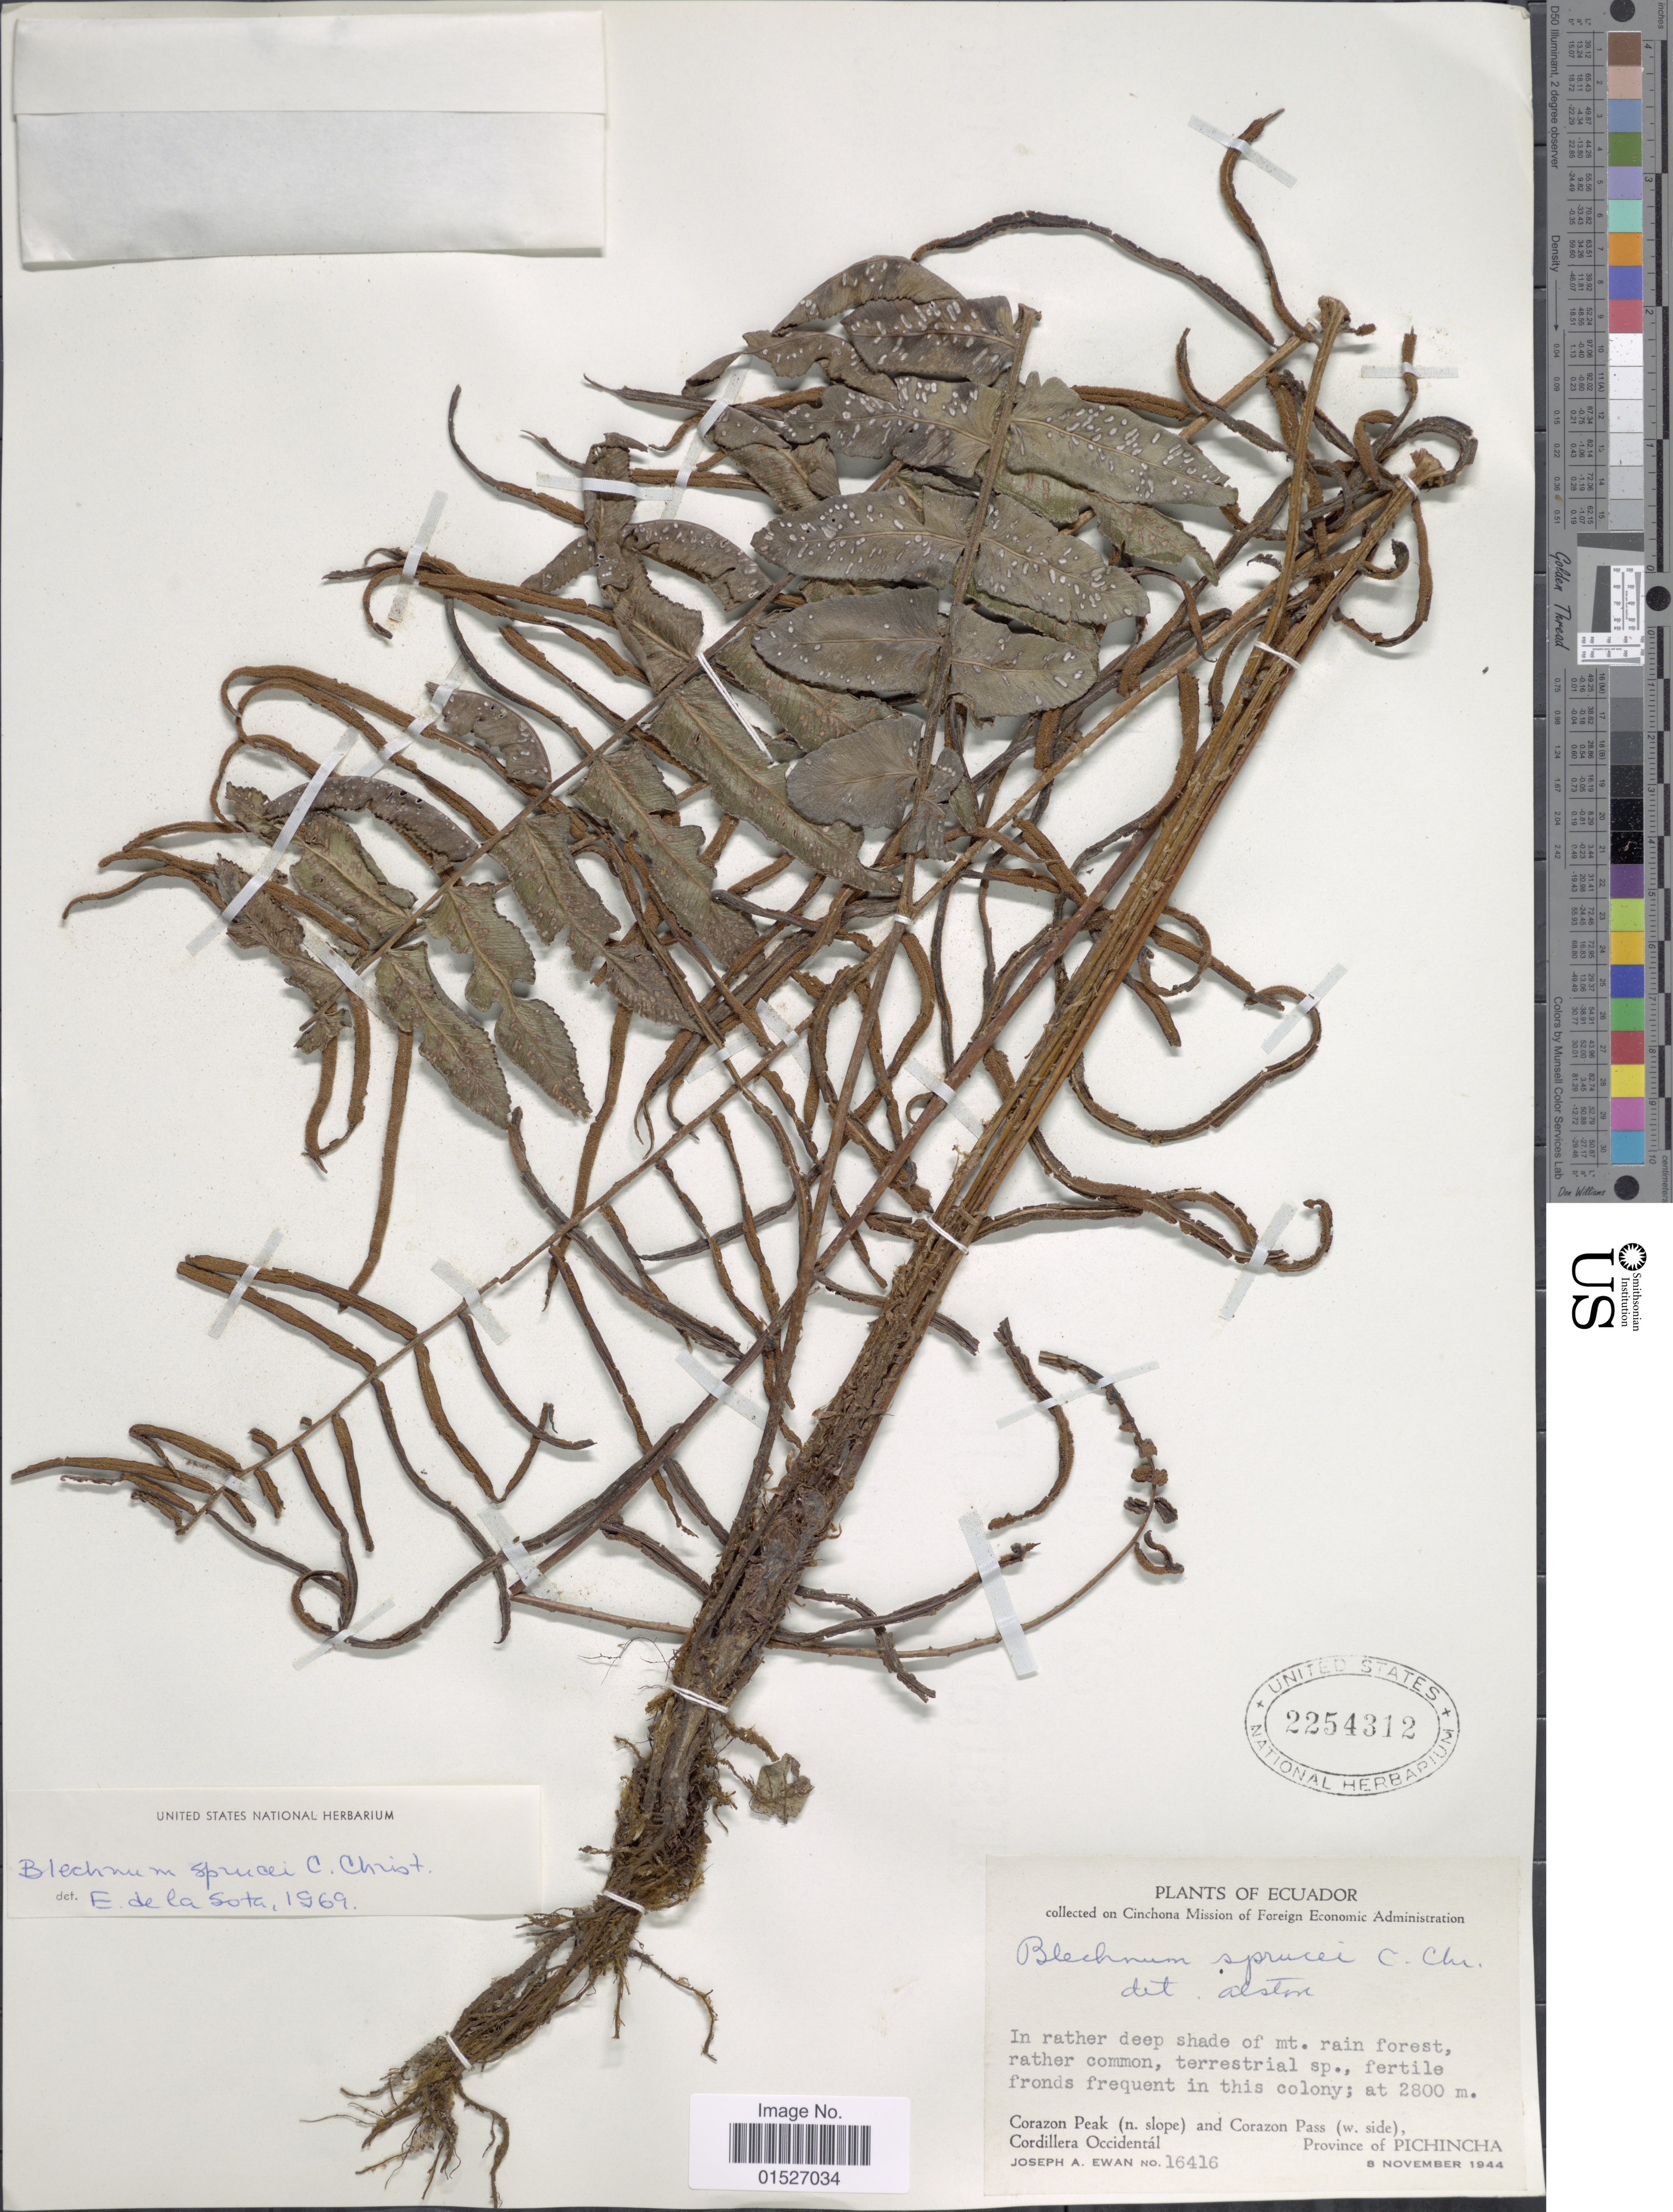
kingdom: Plantae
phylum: Tracheophyta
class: Polypodiopsida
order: Polypodiales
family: Blechnaceae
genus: Blechnum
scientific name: Blechnum sprucei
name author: C. Chr.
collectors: J. A. Ewan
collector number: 16416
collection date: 1944-11-08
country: Ecuador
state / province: Pichincha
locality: Corazon Peak (n. slope) and Corazon Pass (w. side), Cordillera Occidental. Province of Pichincha.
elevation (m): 2800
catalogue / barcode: US 2254312